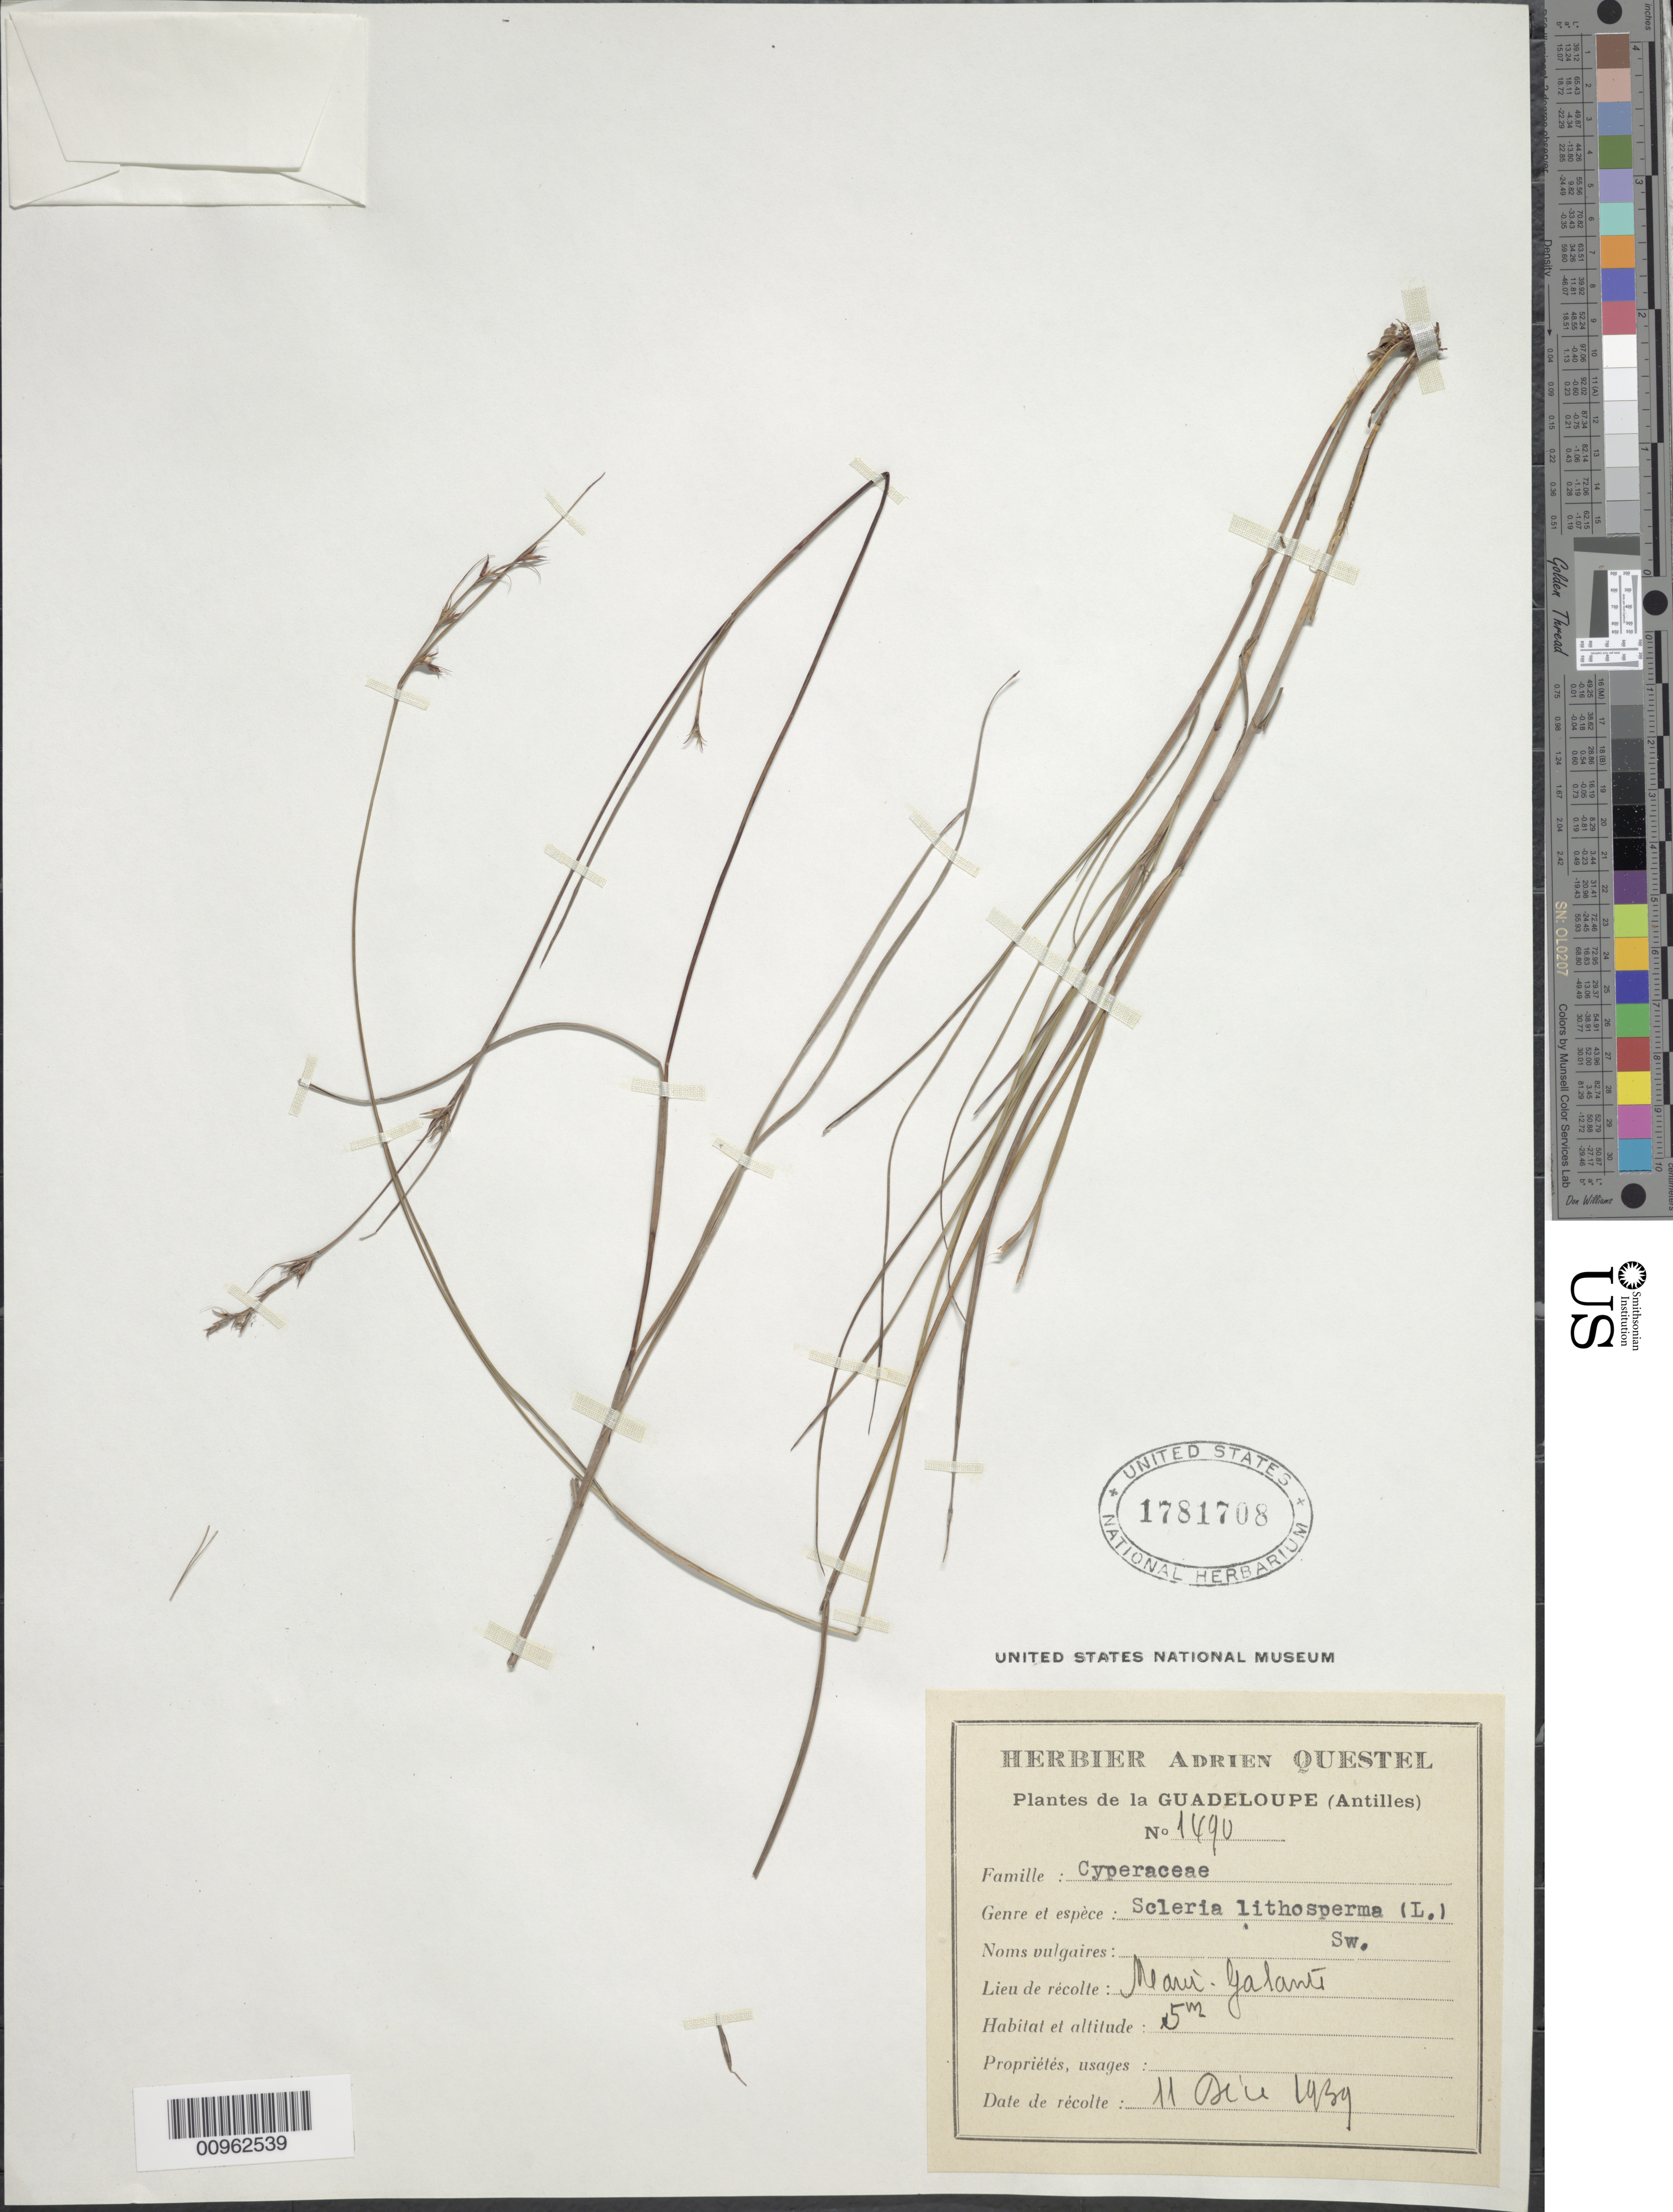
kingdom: Plantae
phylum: Tracheophyta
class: Liliopsida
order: Poales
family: Cyperaceae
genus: Scleria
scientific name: Scleria lithosperma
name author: (L.) Sw.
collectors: A. Questel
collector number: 1490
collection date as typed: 11 Dec 1939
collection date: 1939-12-11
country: Guadeloupe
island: Marie Galante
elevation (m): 5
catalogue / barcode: US 1781708